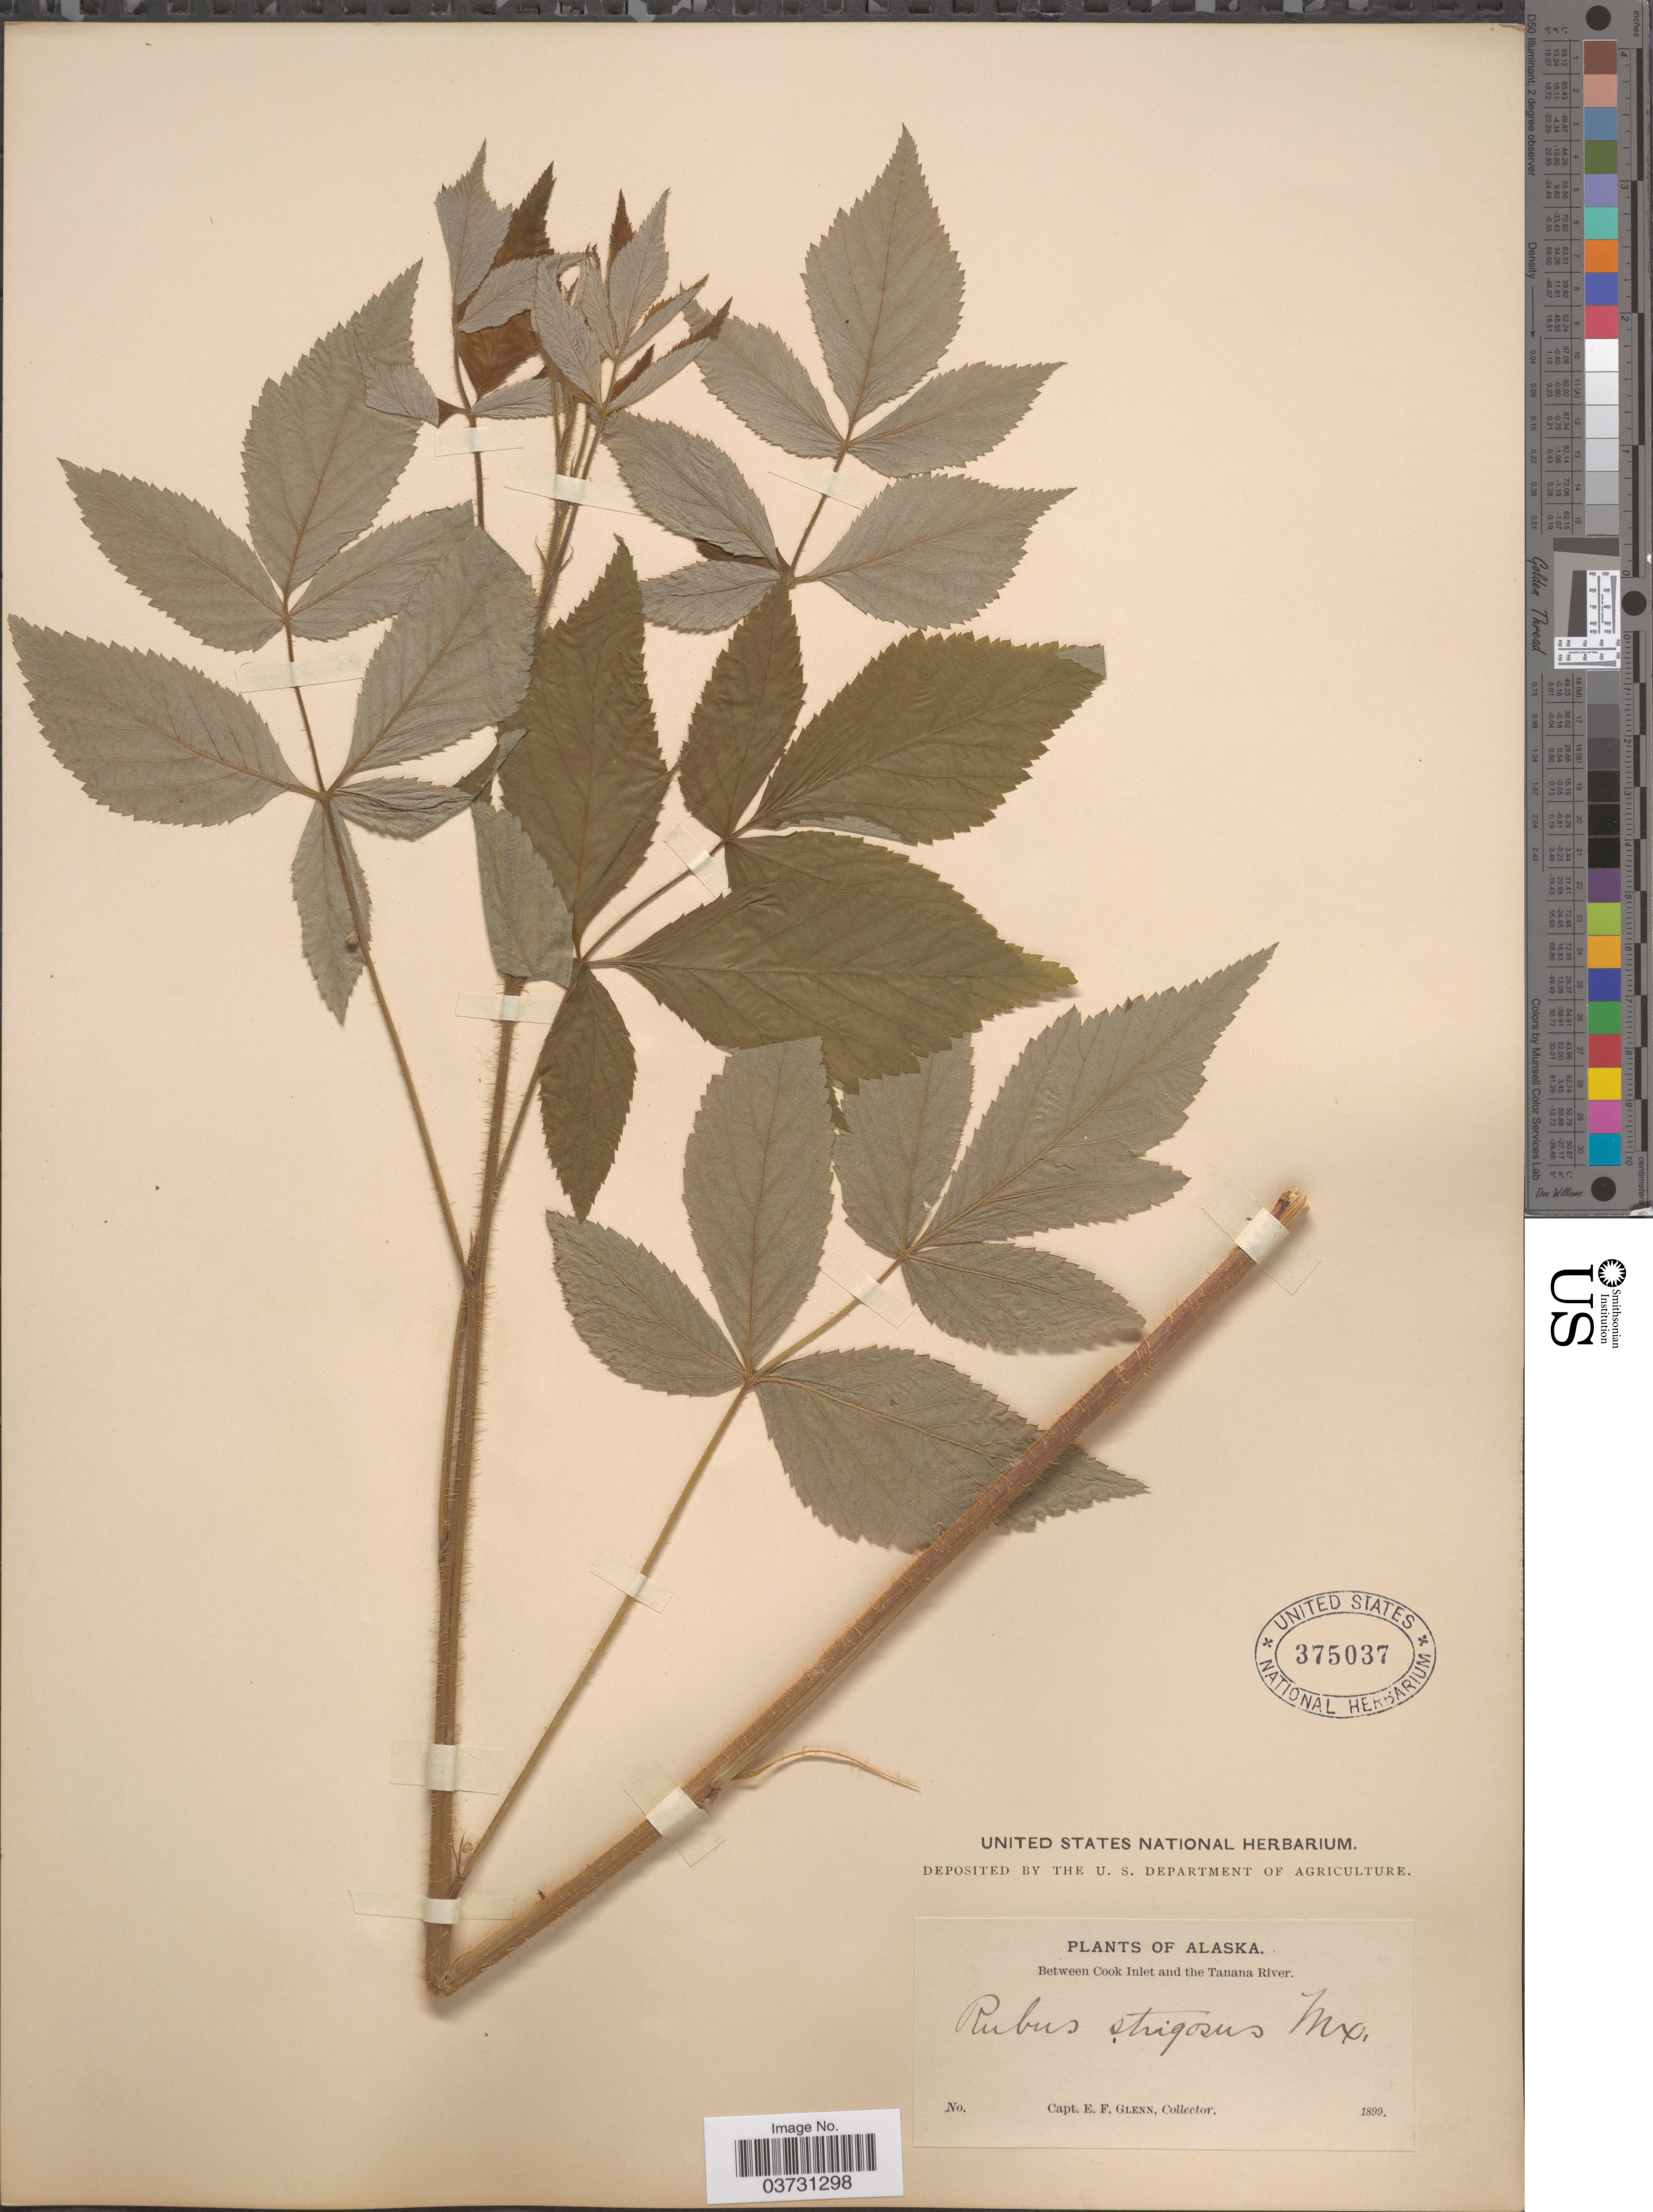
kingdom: Plantae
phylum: Tracheophyta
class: Magnoliopsida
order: Rosales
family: Rosaceae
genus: Rubus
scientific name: Rubus strigosus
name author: Michx.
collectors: E. Glenn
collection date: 1899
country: United States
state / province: Alaska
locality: Between Cook Inlet and the Tanana River.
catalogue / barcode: US 375037